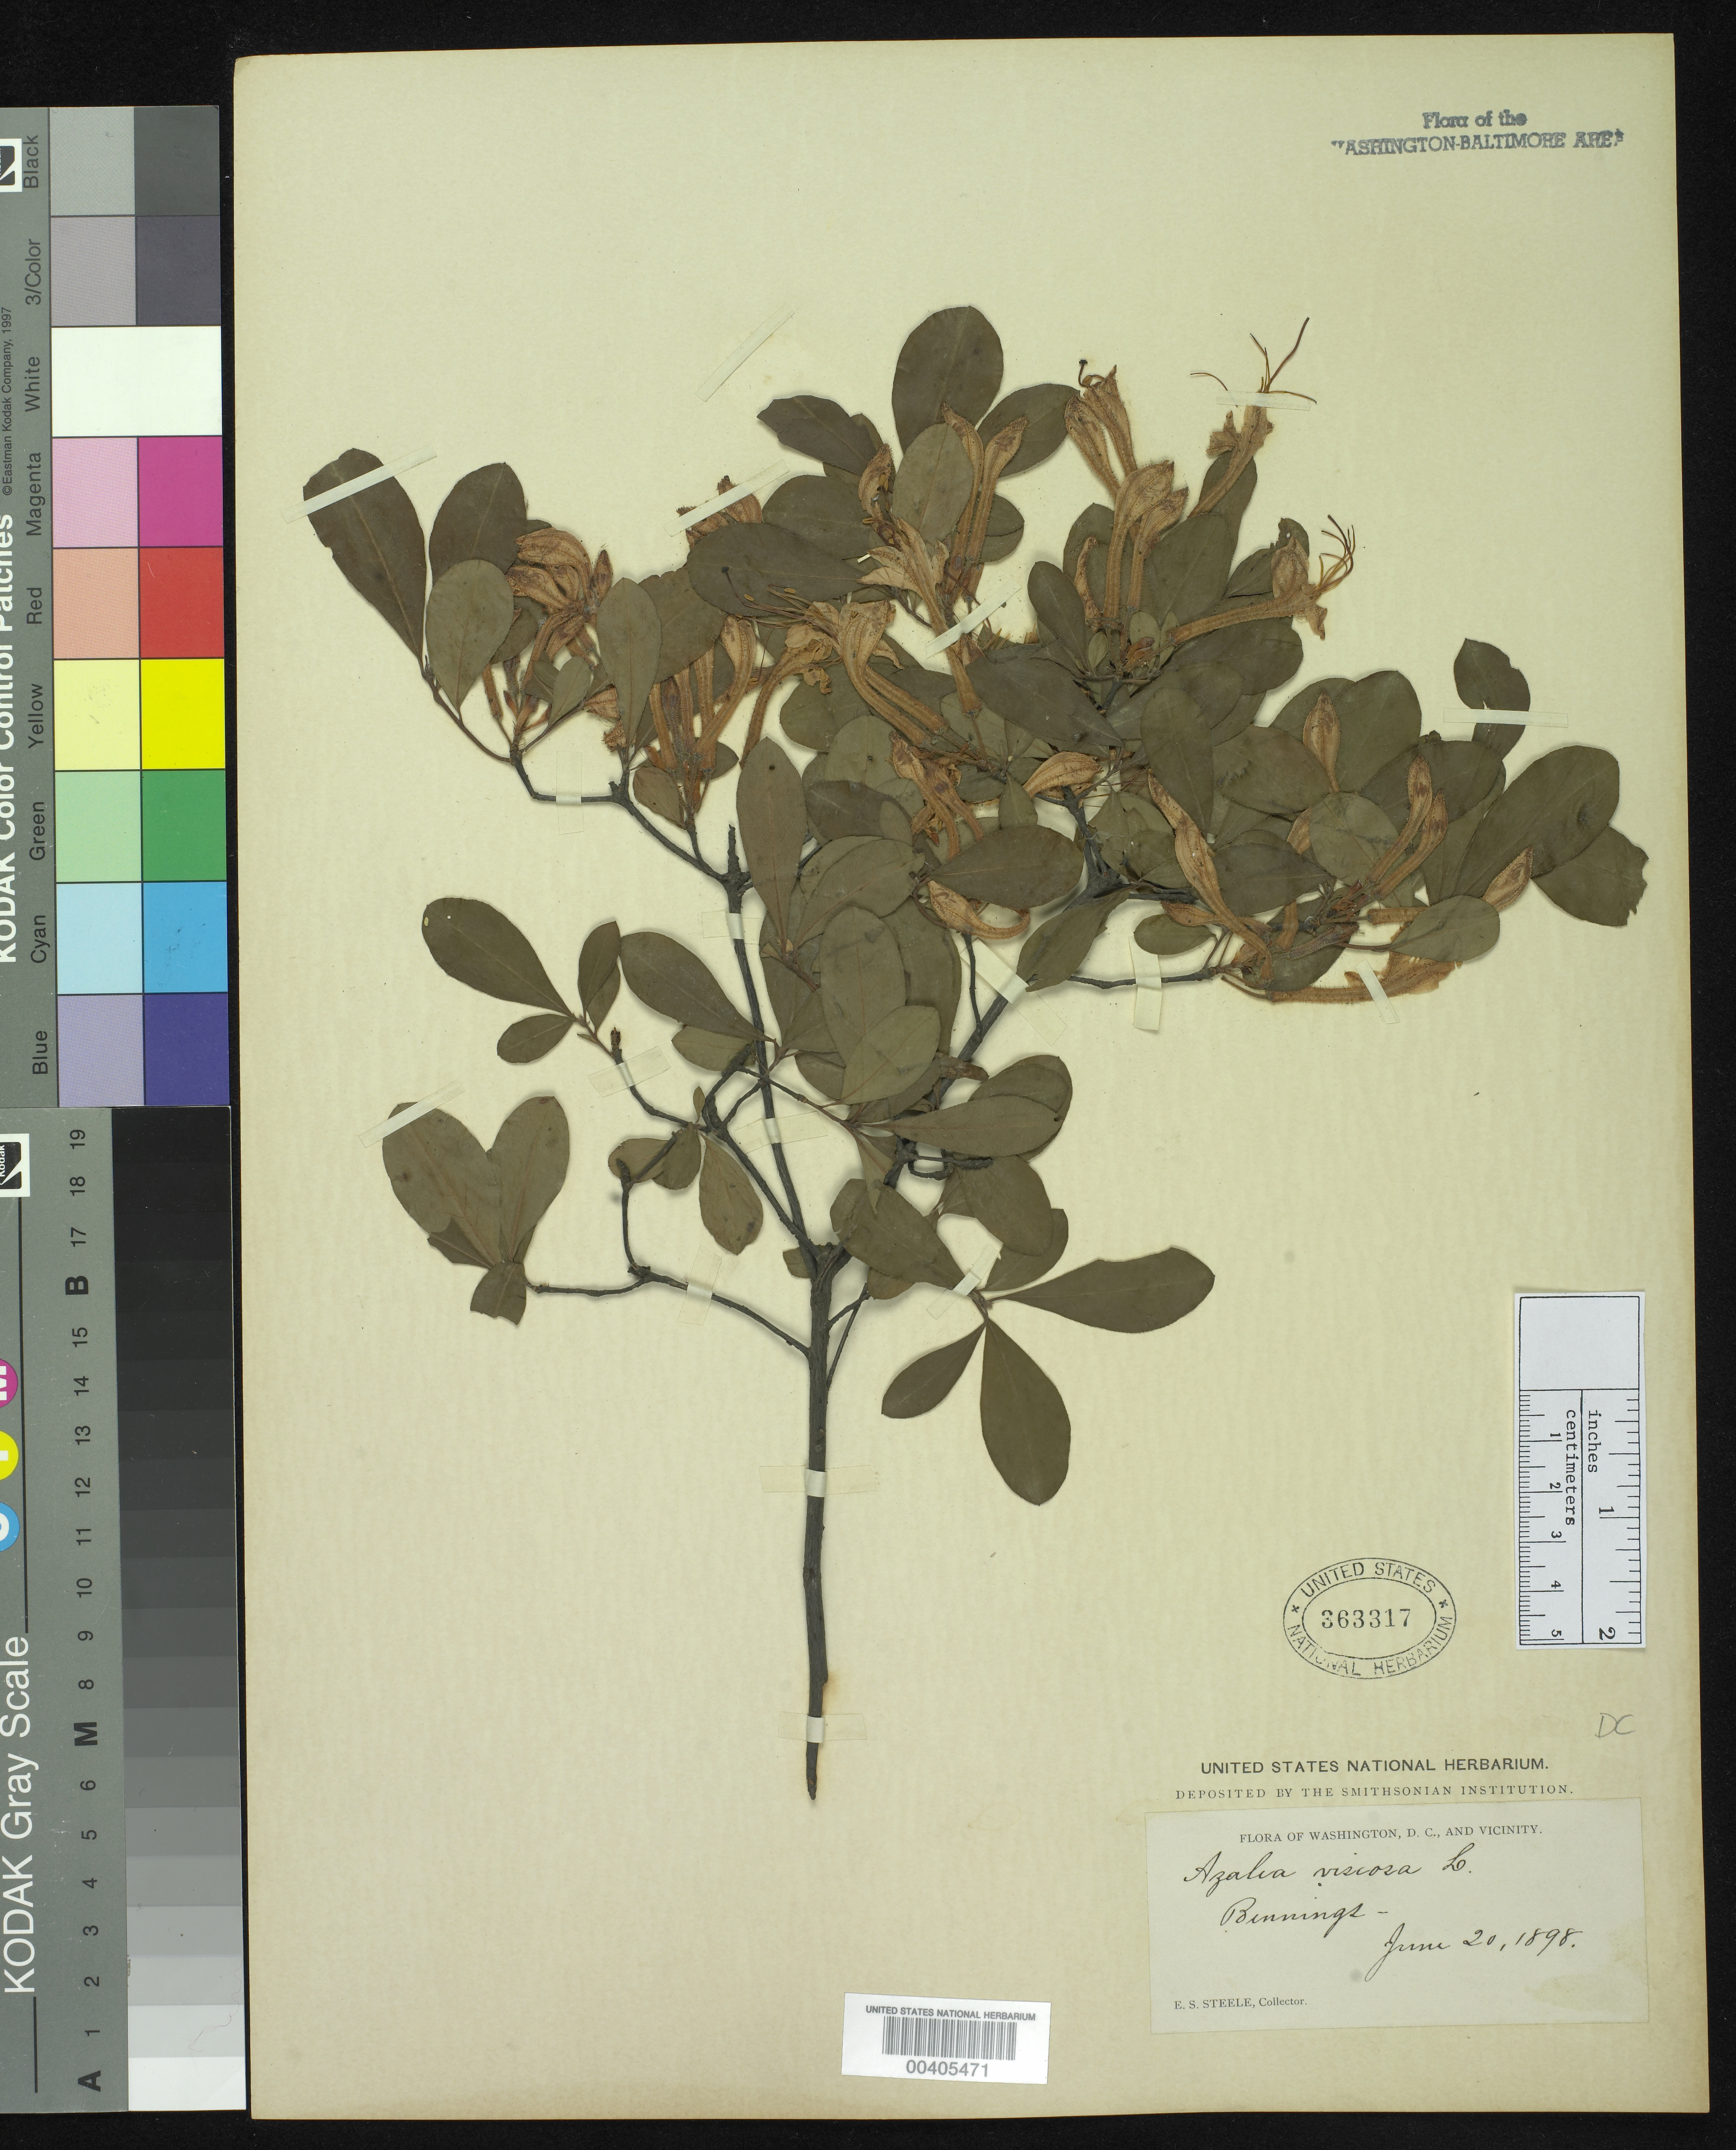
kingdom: Plantae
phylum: Tracheophyta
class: Magnoliopsida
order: Ericales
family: Ericaceae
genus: Rhododendron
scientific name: Rhododendron viscosum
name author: (L.) Torr.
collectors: E. Steele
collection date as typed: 20 Jun 1898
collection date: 1898-06-20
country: United States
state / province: District of Columbia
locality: Bennings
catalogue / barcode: US 363317